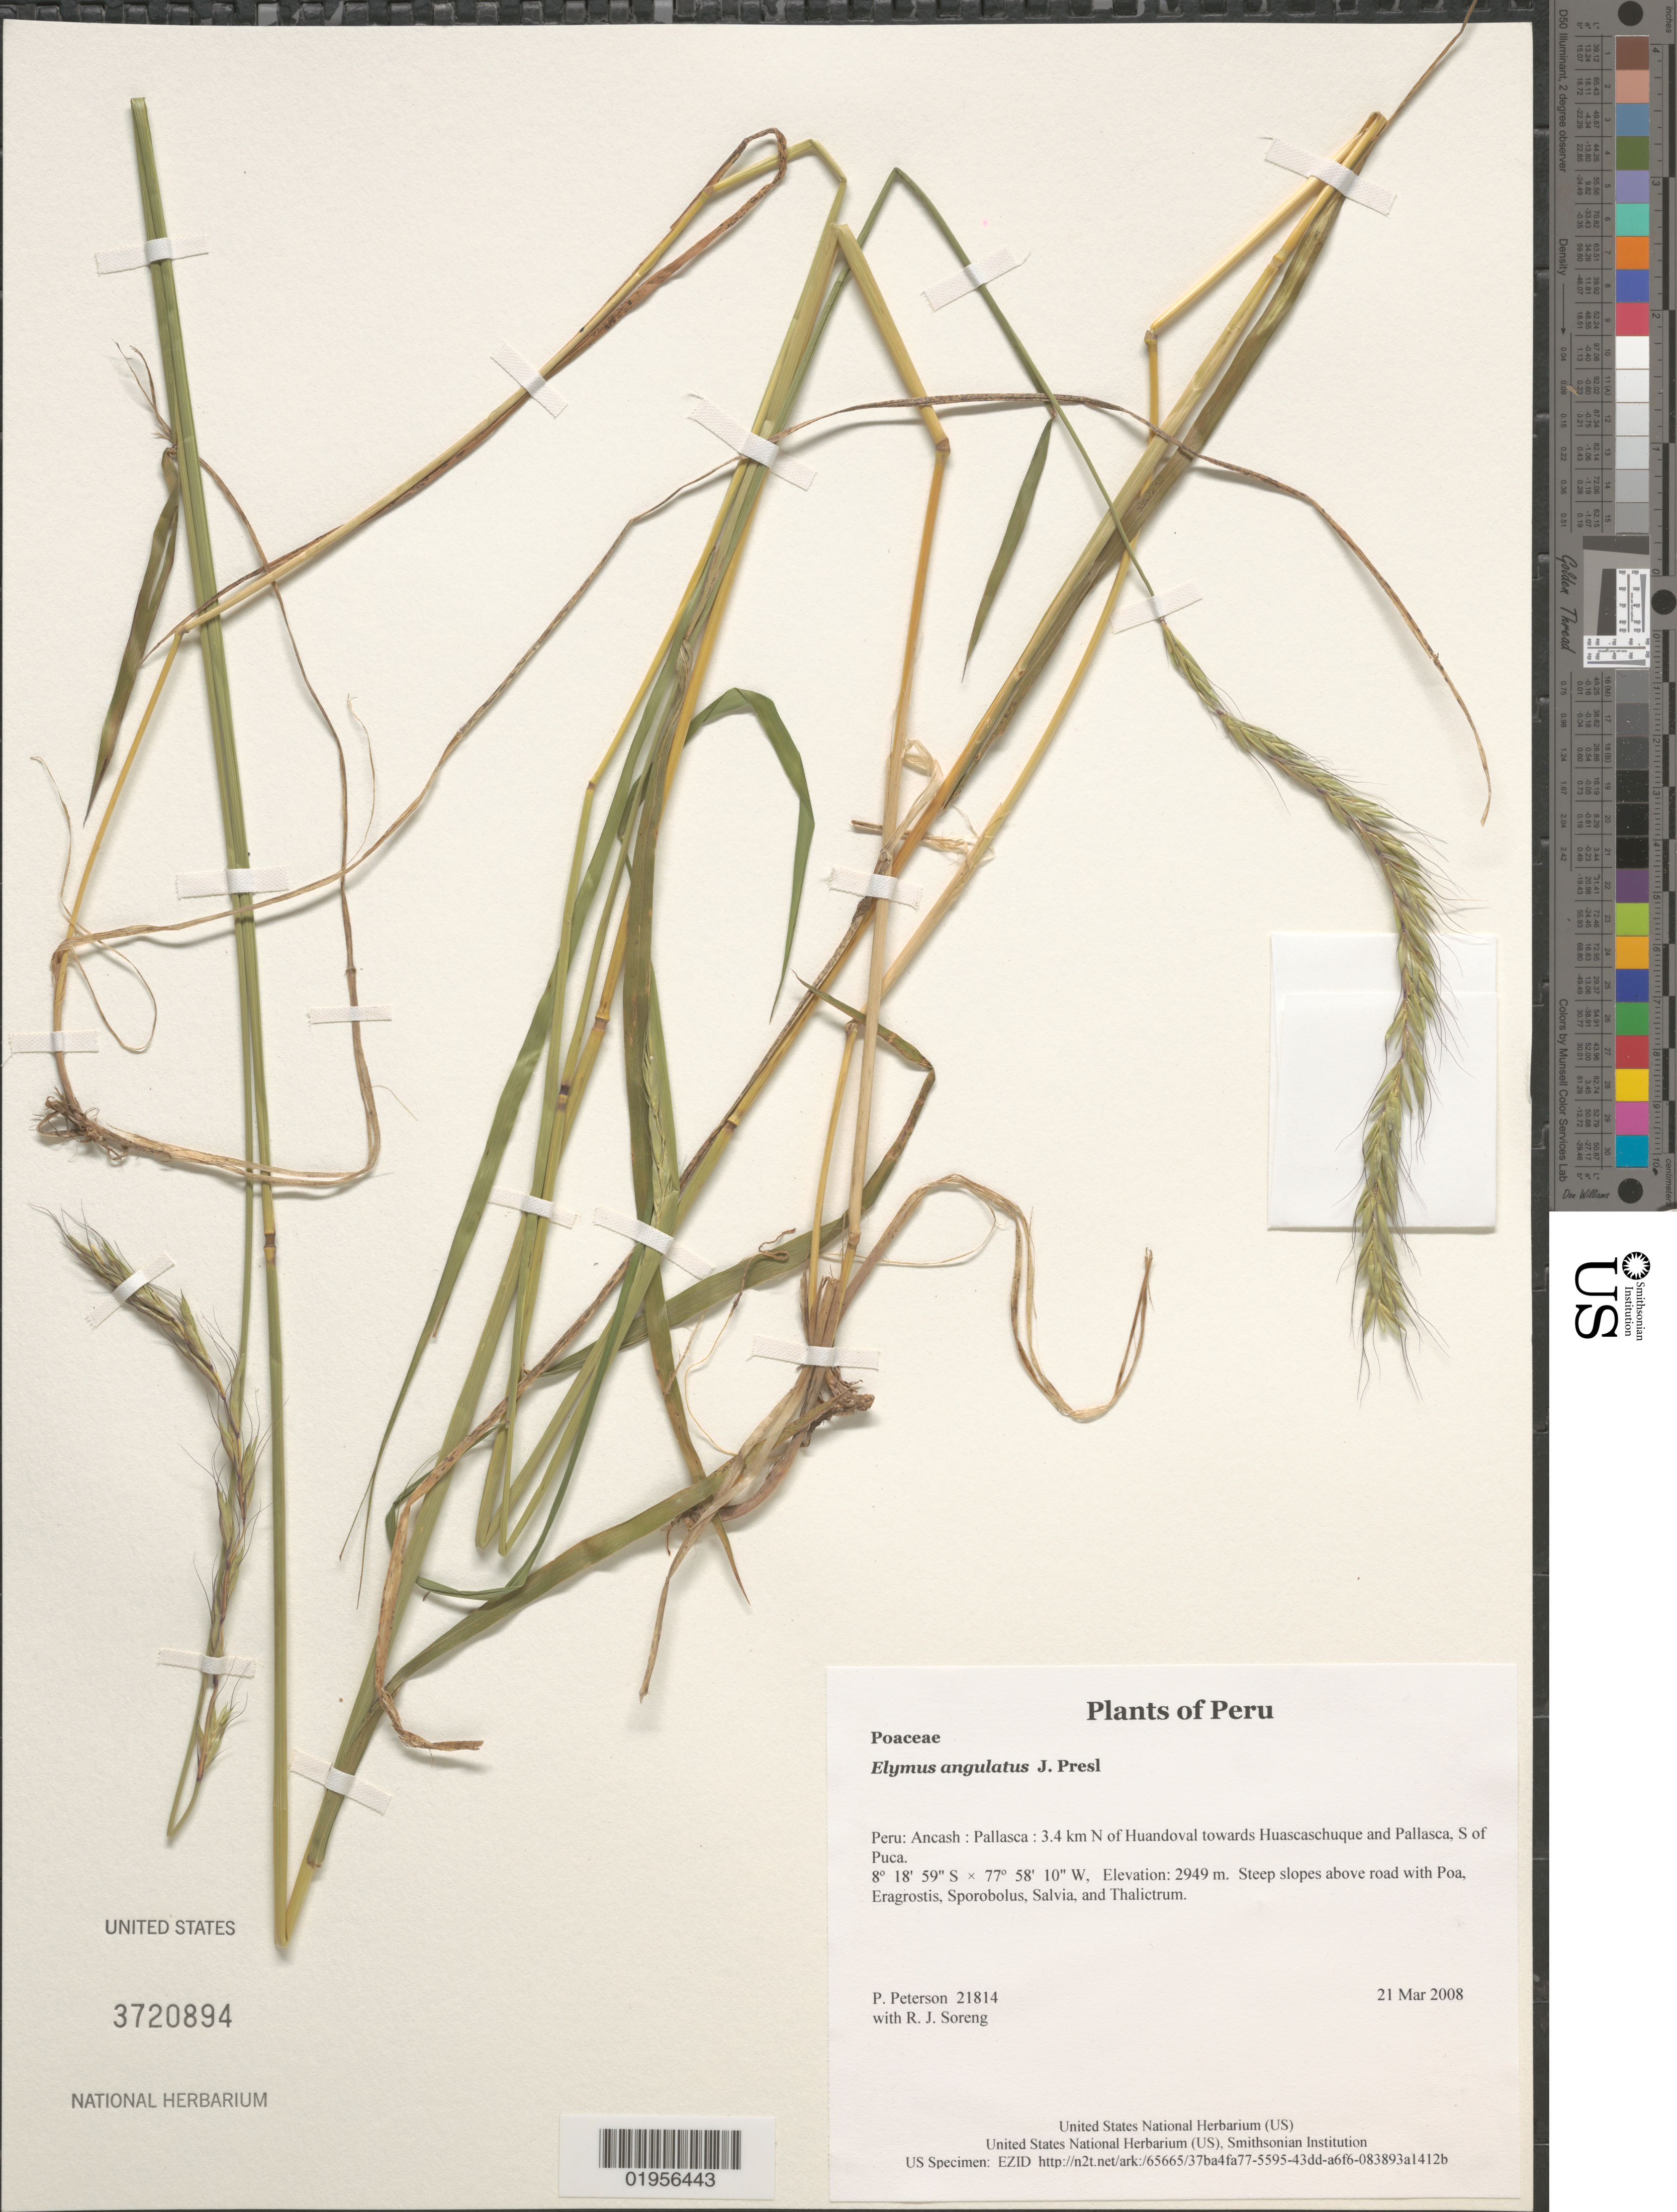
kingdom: Plantae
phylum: Tracheophyta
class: Liliopsida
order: Poales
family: Poaceae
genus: Elymus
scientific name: Elymus angulatus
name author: J. Presl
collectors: P. M. Peterson & R. J. Soreng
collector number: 21814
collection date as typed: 21 Mar 2008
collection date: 2008-03-21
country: Peru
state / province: Ancash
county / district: Pallasca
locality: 3.4 km N of Huandoval towards Huascaschuque and Pallasca, S of Puca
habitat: Steep slopes above road with Poa, Eragrostis, Sporobolus, Salvia, and Thalictrum.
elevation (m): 2949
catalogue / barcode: US 3720894